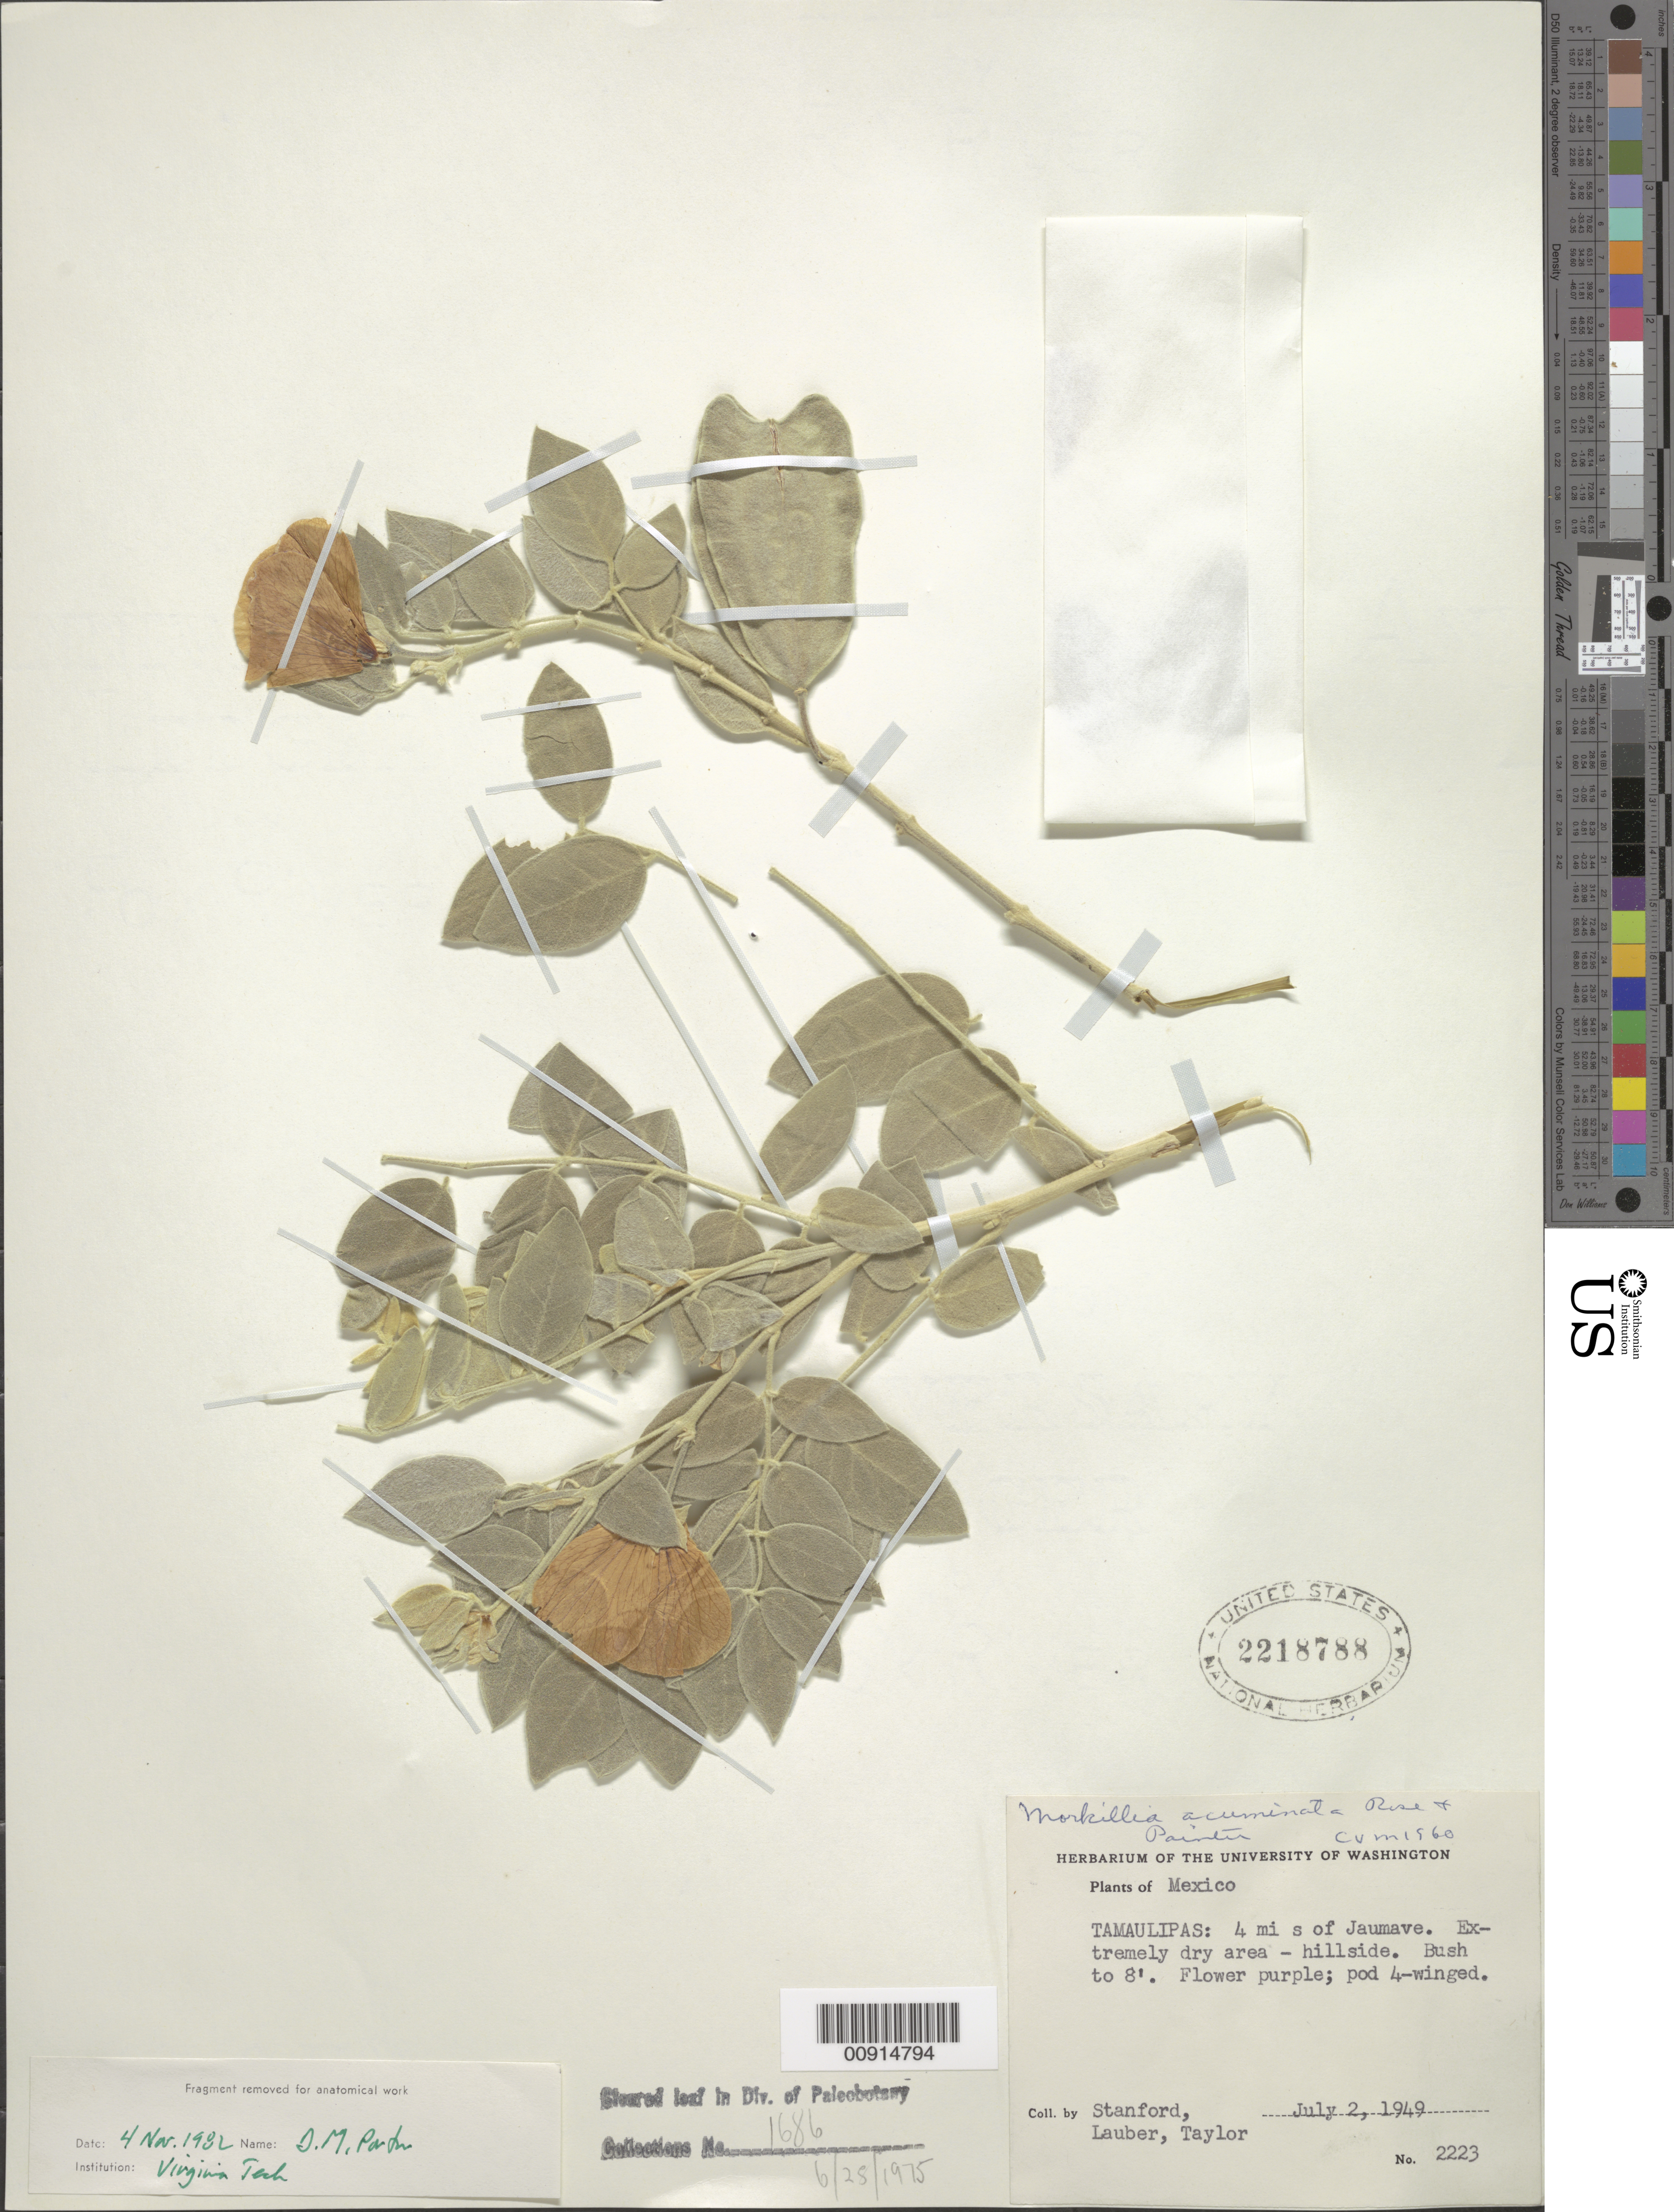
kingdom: Plantae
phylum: Tracheophyta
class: Magnoliopsida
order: Zygophyllales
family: Zygophyllaceae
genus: Morkillia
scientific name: Morkillia acuminata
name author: Rose & J.H. Painter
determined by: Strong, Mark T., (BOT), Smithsonian Institution - National Museum of Natural History (UNITED STATES)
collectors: -. Stanford, Lauber, -- & -- Taylor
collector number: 2223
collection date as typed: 02 Jul 1949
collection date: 1949-07-02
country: Mexico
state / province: Tamaulipas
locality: Tamaulipas, 4 mi S of Jaumave.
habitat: Extremely dry area - hillside.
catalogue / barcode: US 2218788